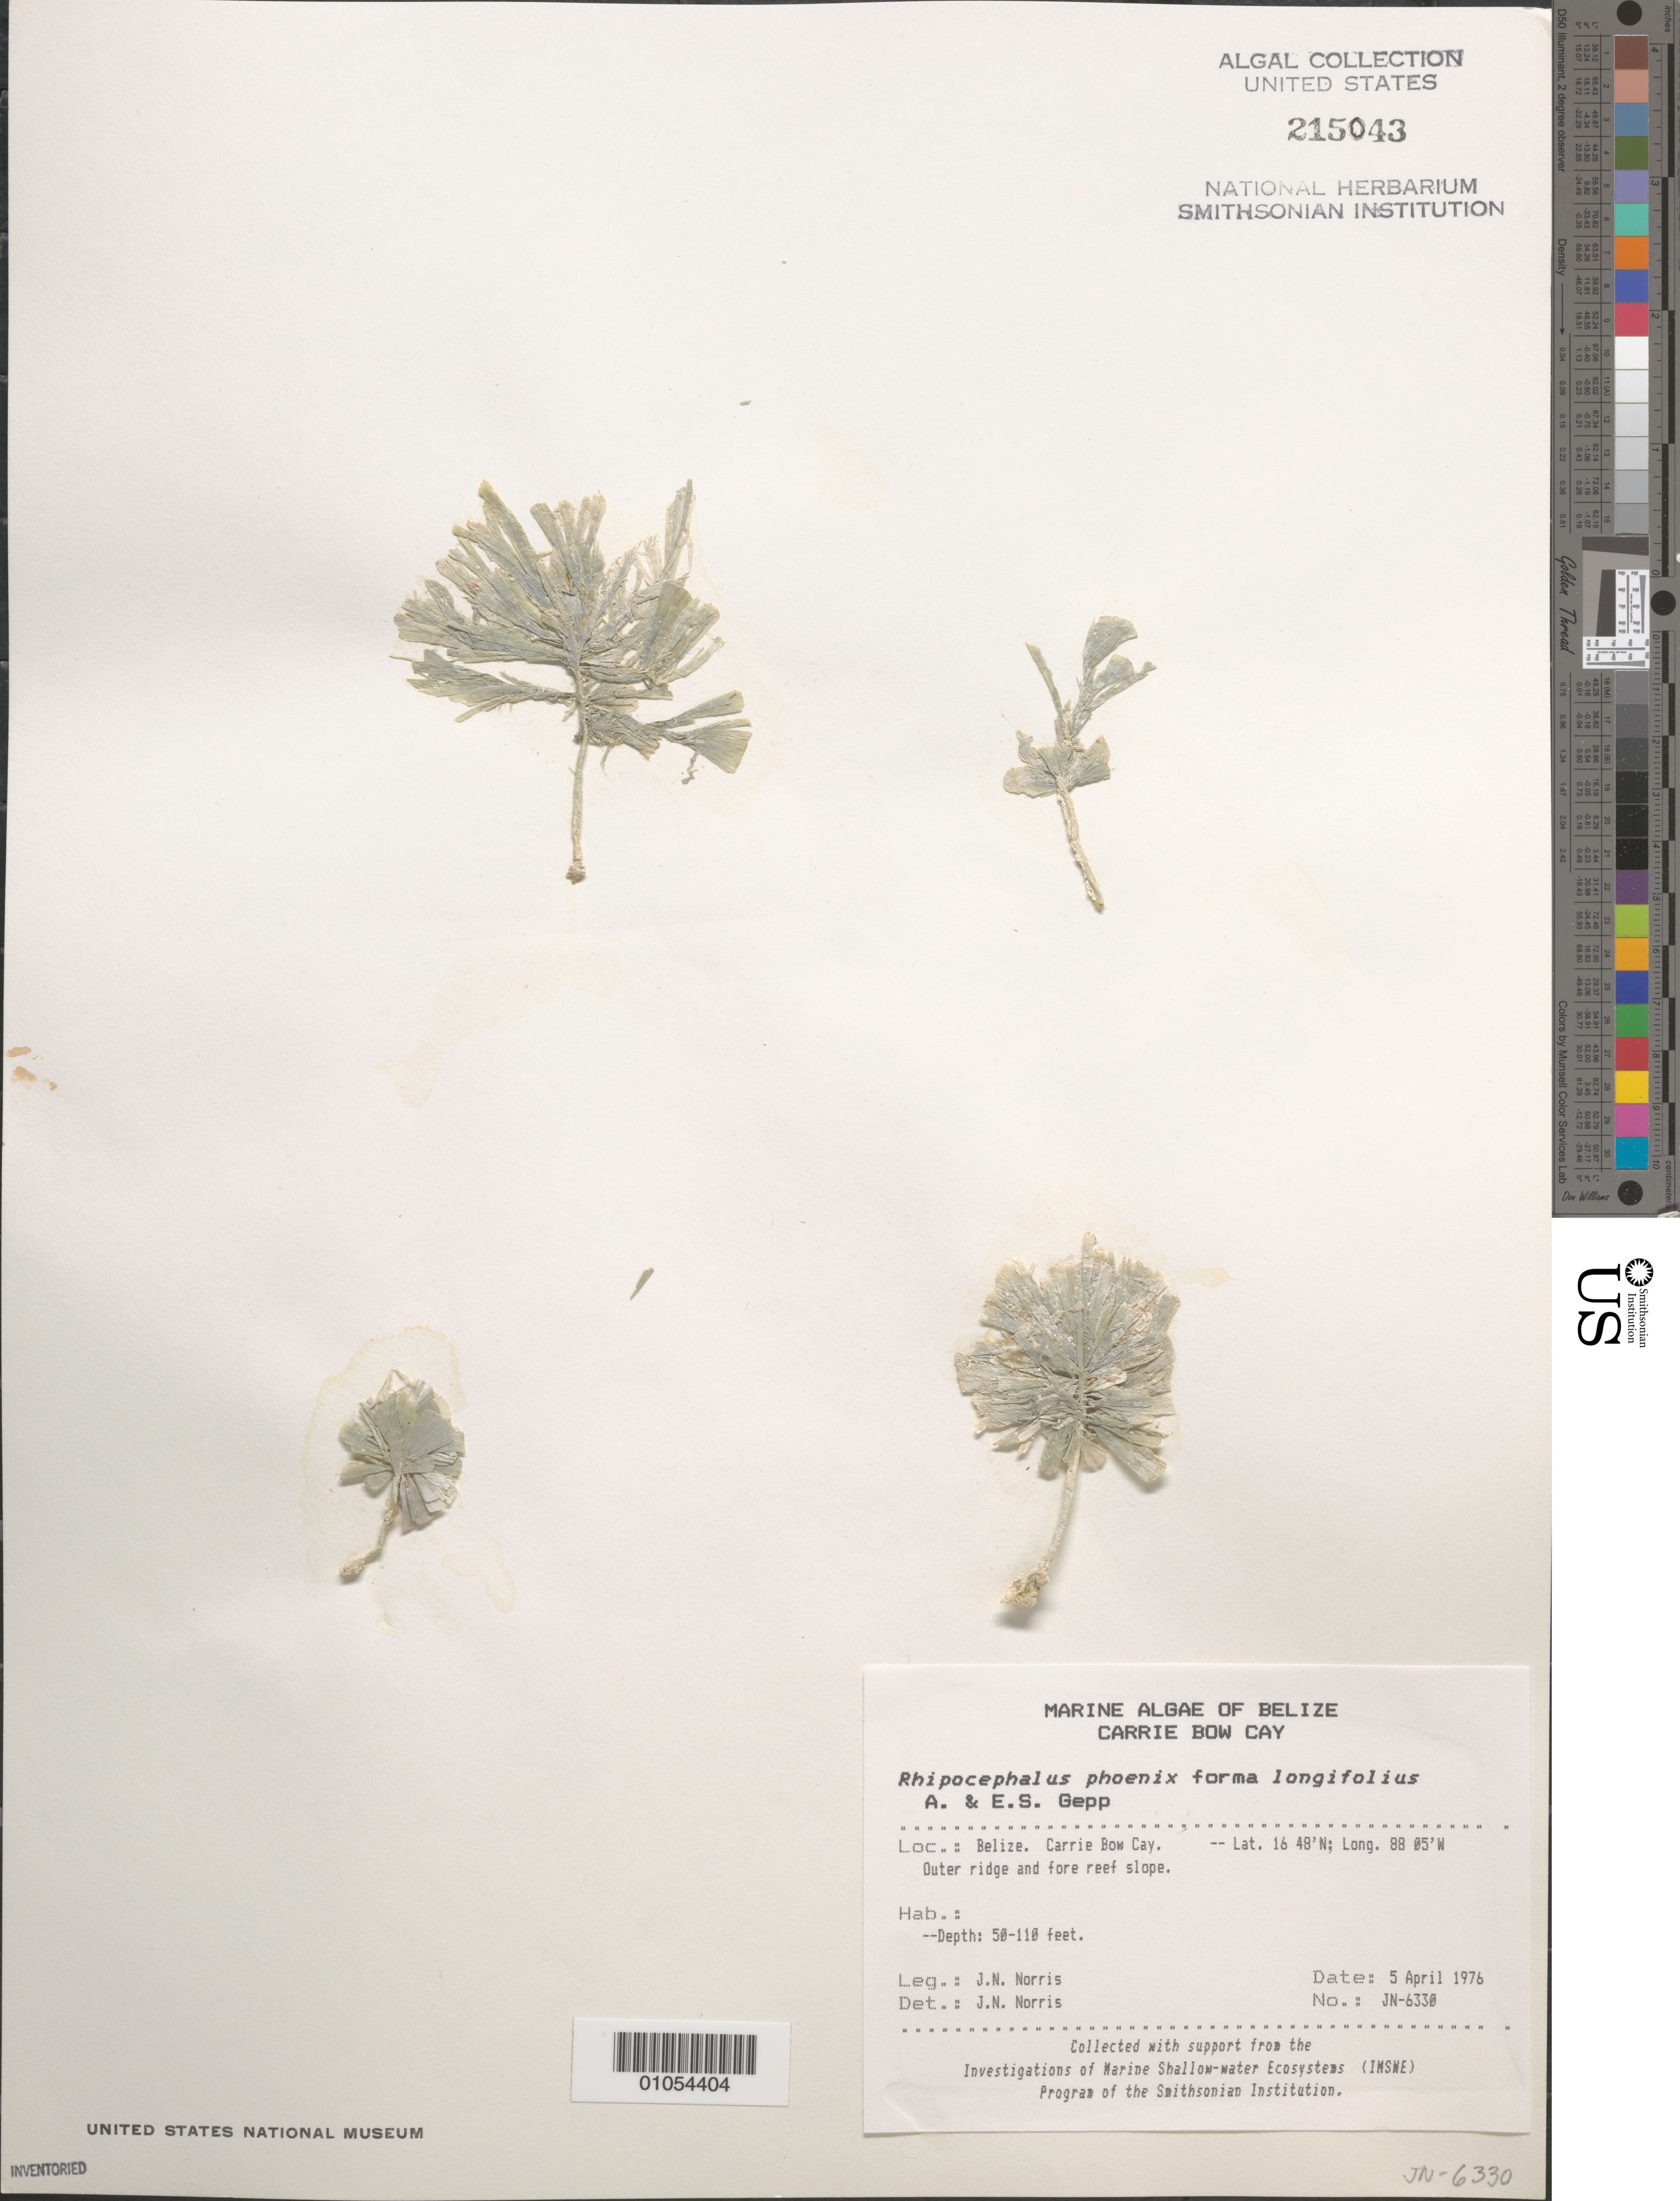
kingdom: Plantae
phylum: Chlorophyta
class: Ulvophyceae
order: Bryopsidales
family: Udoteaceae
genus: Rhipocephalus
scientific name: Rhipocephalus phoenix f. longifolius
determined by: Norris, James N.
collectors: J. N. Norris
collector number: JN-6330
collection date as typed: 05 Apr 1976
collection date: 1976-04-05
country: Belize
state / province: Stann Creek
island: Carrie Bow Cay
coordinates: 16 48'N, 88 05'W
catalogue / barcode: US 215043